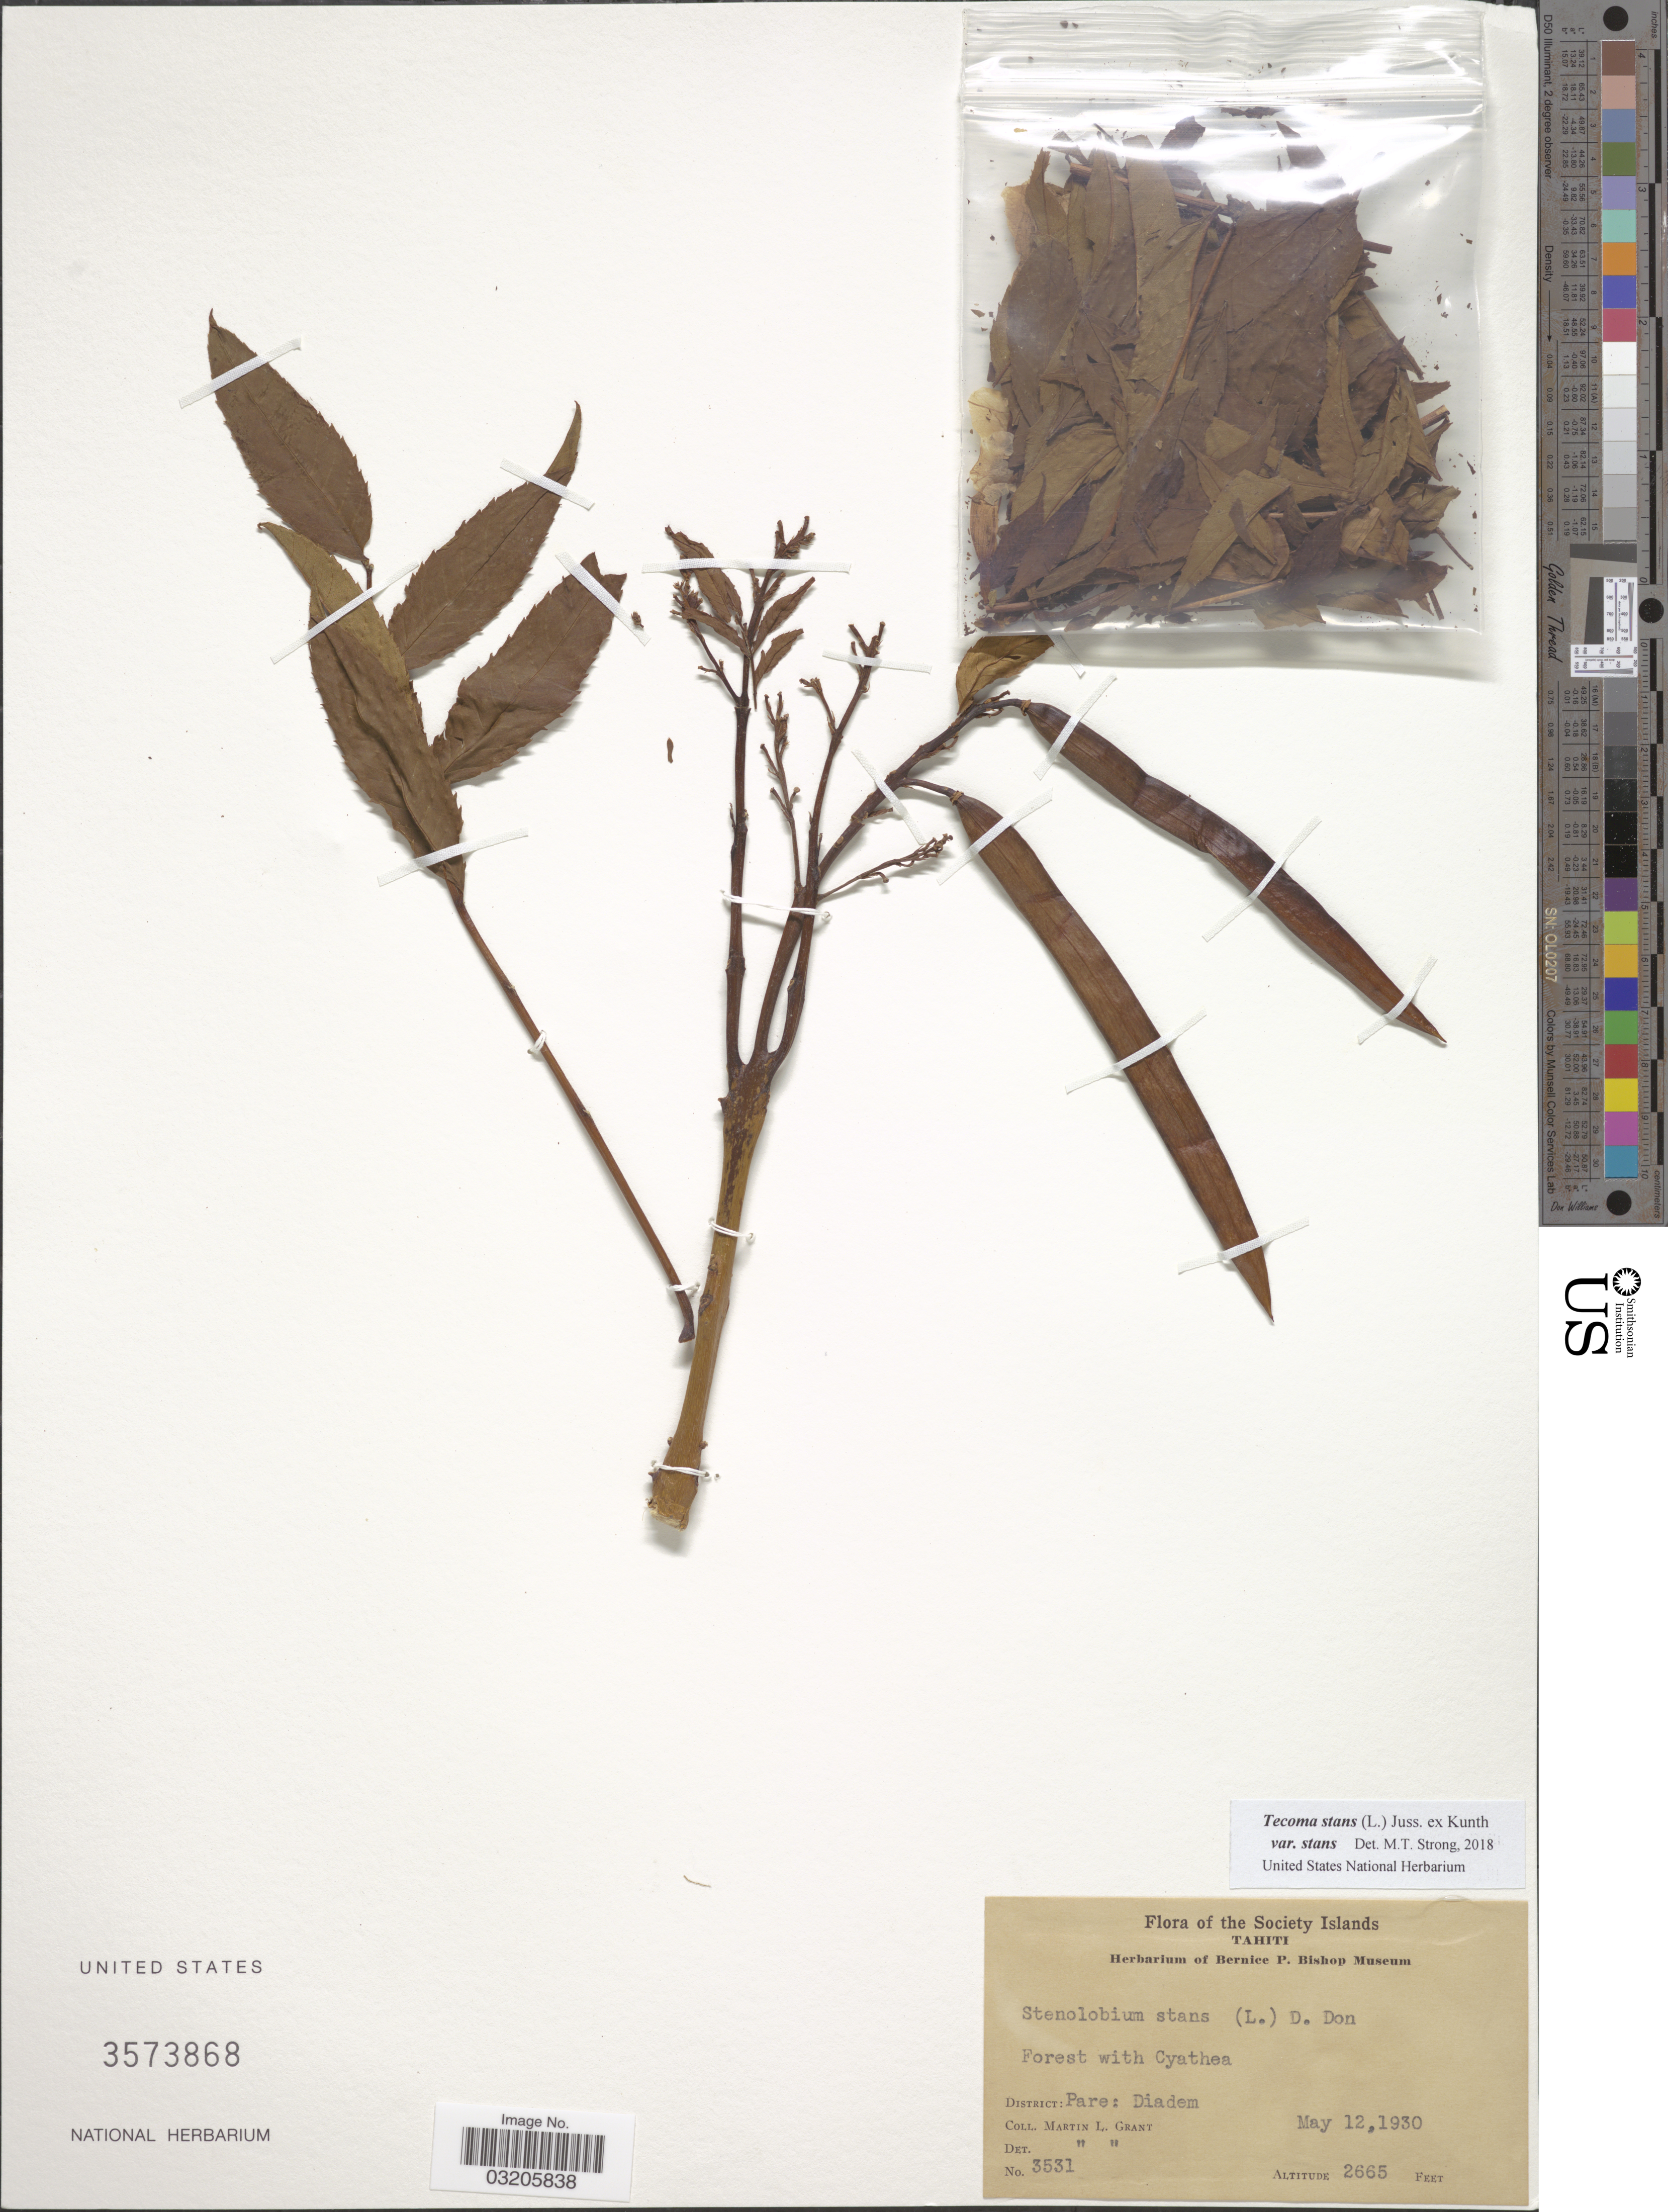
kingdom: Plantae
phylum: Tracheophyta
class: Magnoliopsida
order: Lamiales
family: Bignoniaceae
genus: Tecoma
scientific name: Tecoma stans var. stans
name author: (L.) Juss. ex Kunth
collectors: M. L. Grant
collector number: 3531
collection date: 1930-05-12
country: French Polynesia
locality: Society Islands. Tahiti. District: Pare: Diadem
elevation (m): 812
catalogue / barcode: US 3573868